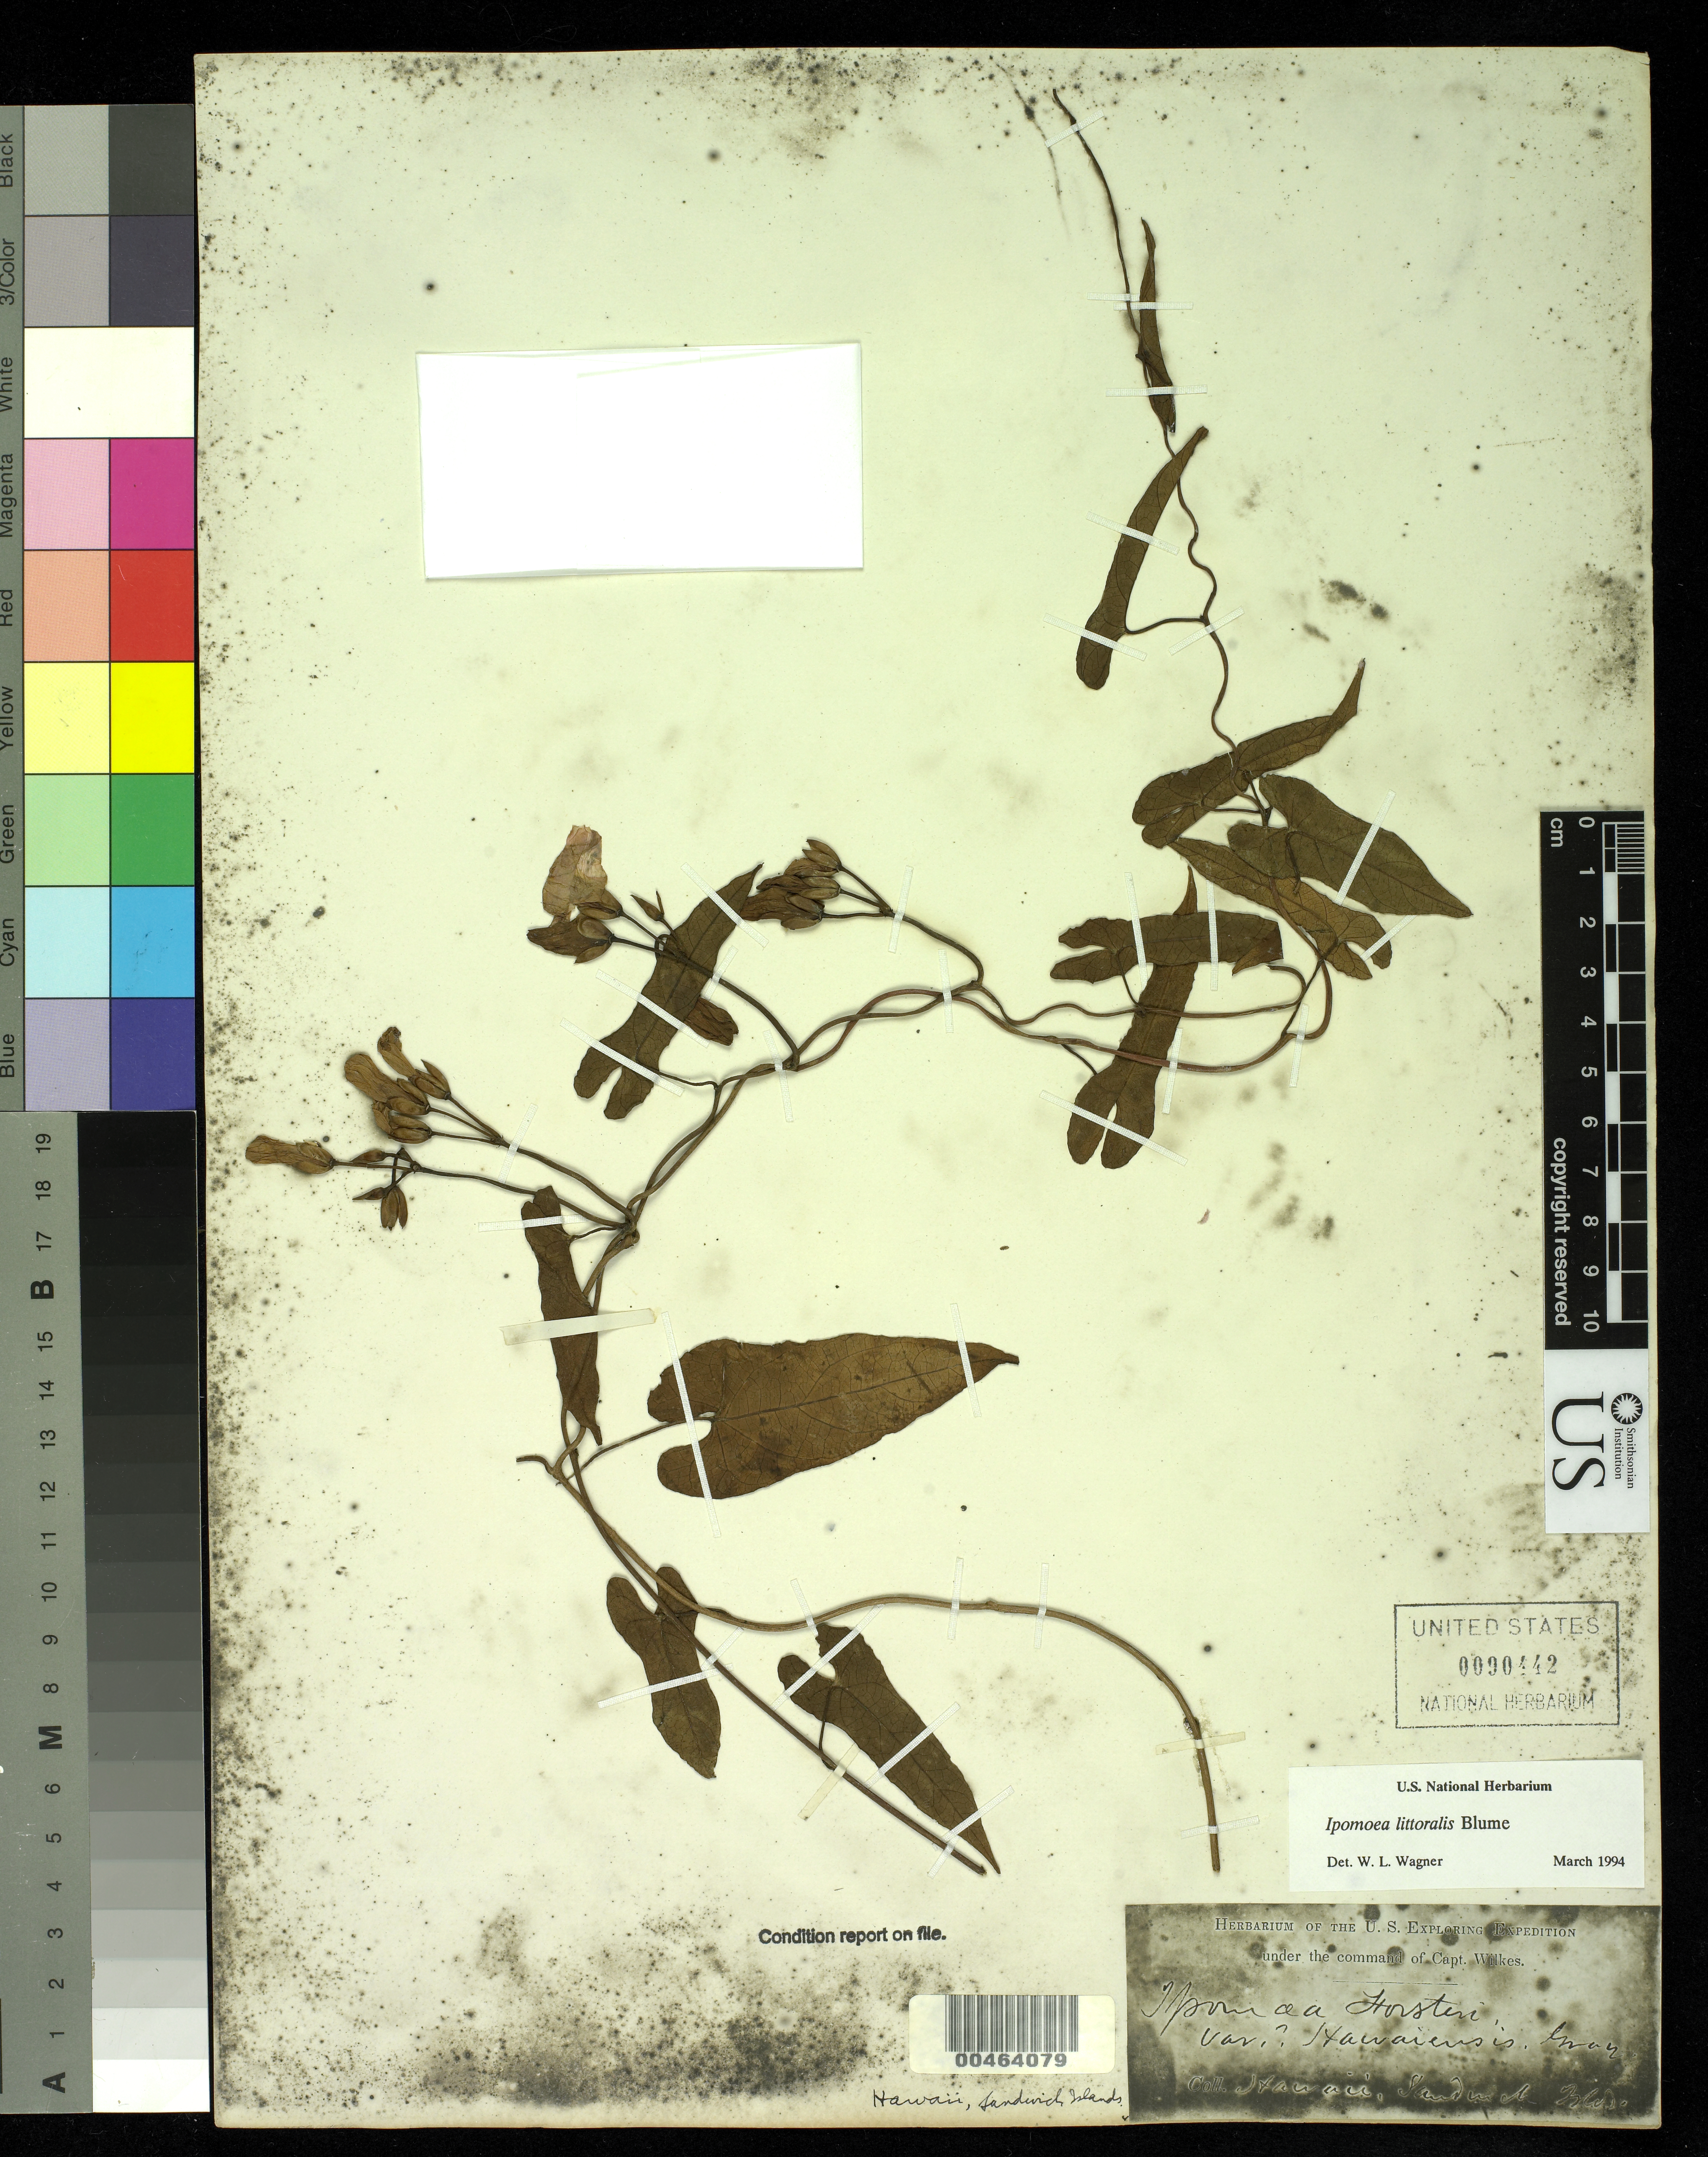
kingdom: Plantae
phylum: Tracheophyta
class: Magnoliopsida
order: Solanales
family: Convolvulaceae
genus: Ipomoea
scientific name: Ipomoea littoralis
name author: Blume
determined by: Wagner, W. L., (BOT), Smithsonian Institution - National Museum of Natural History (UNITED STATES)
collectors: Wilkes Explor. Exped.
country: United States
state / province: Hawaii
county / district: Honolulu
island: Oahu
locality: Sandwich Island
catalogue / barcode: US 90442